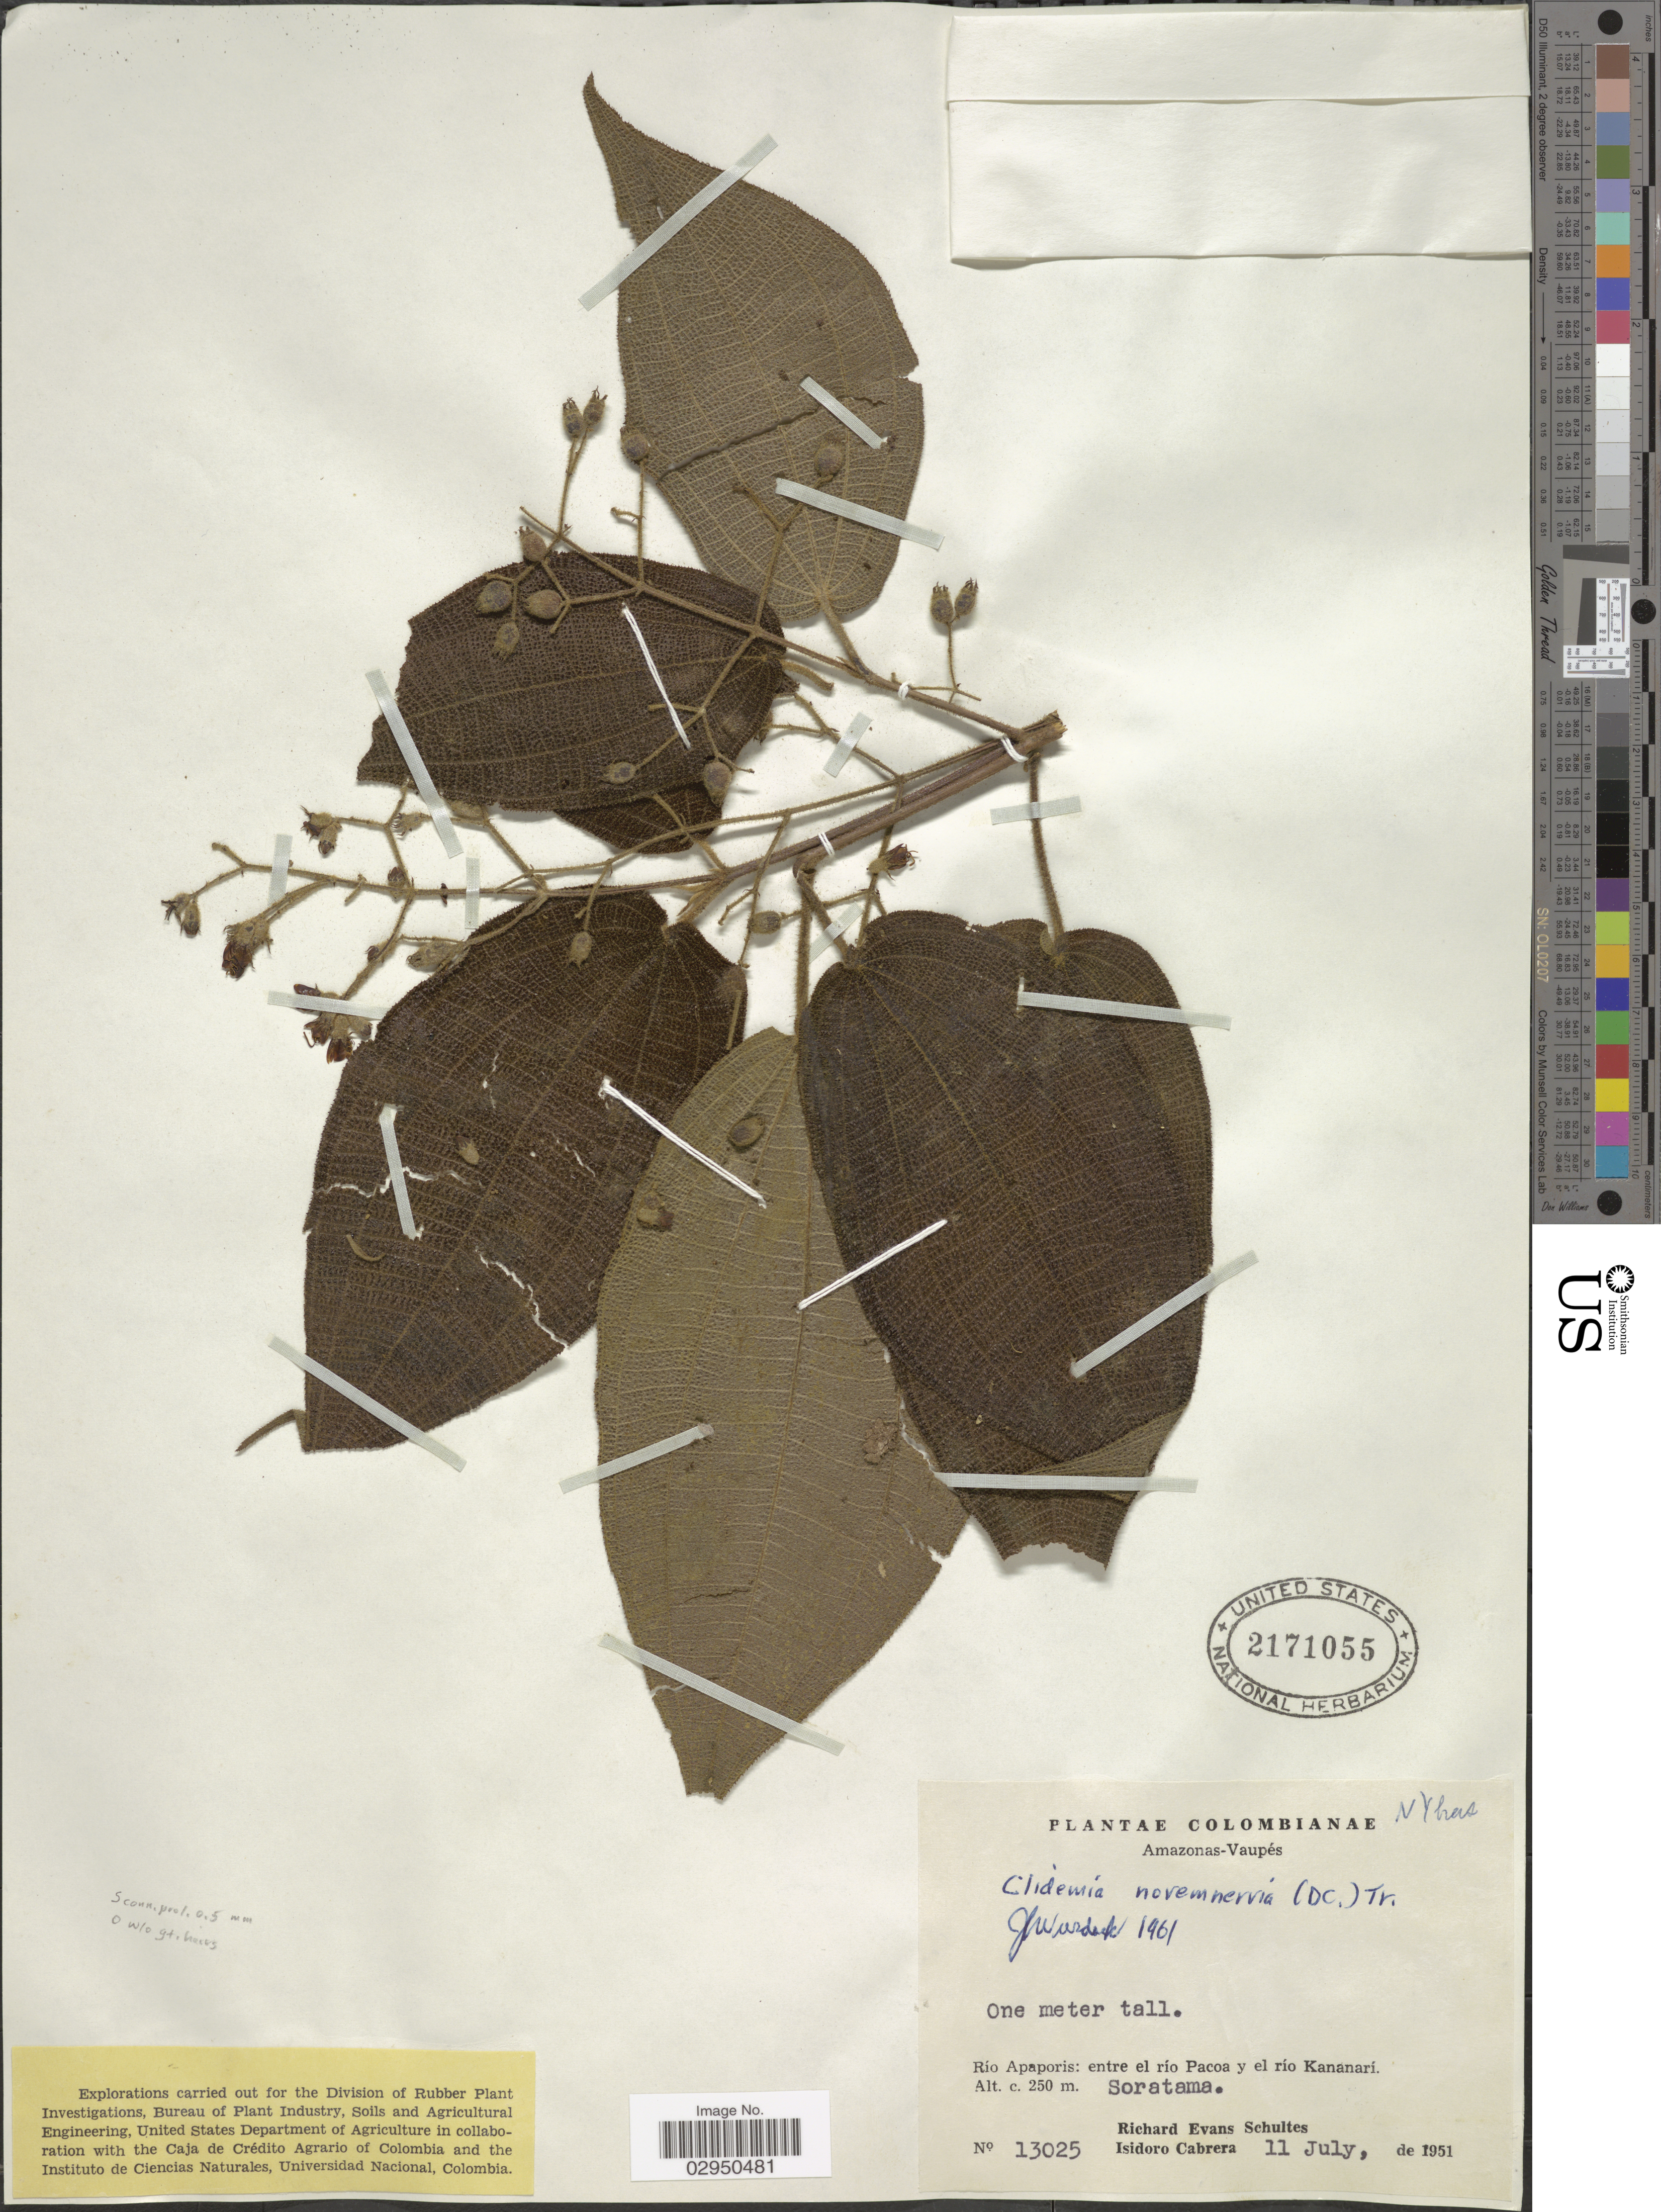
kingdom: Plantae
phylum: Tracheophyta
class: Magnoliopsida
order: Myrtales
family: Melastomataceae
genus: Clidemia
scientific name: Clidemia novemnervia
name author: (DC.) Triana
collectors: R. E. Schultes & I. Cabrera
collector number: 13025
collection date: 1951-07-11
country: Colombia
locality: Amazonas-Vaupés. Río Apaporis: entre el río Pacoa y el río Kananarí. Soratama.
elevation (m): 250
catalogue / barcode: US 2171055